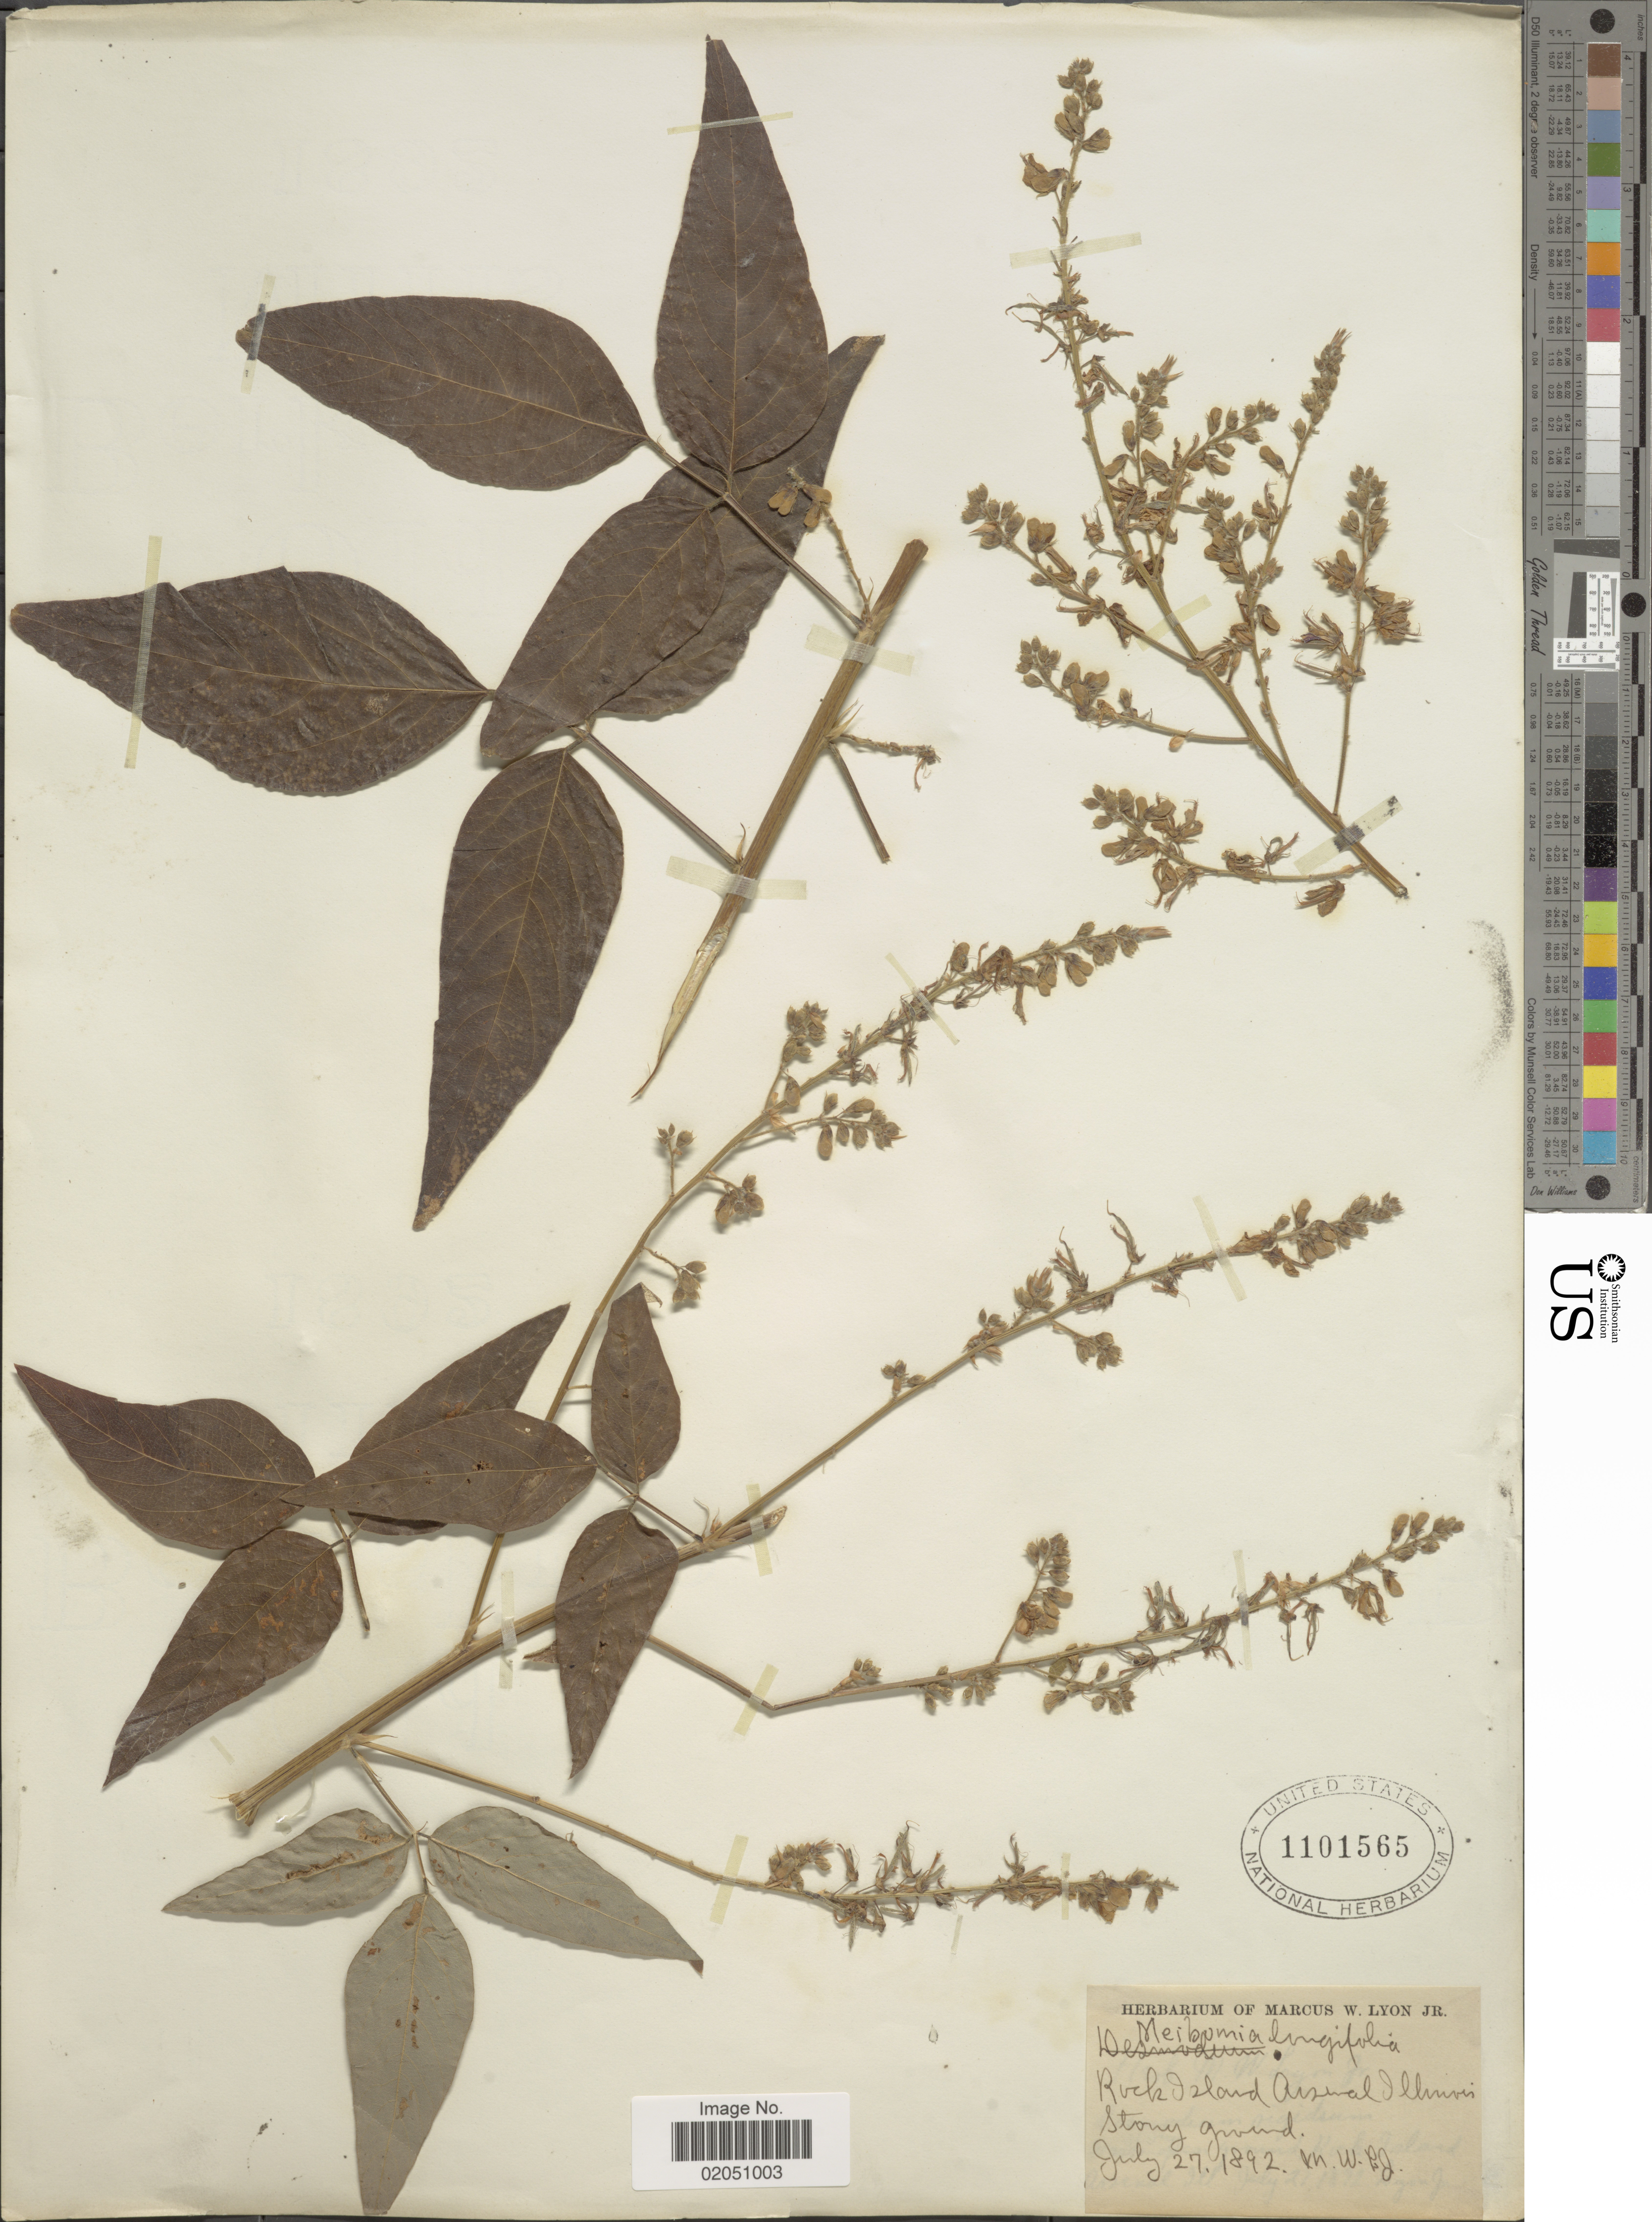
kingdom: Plantae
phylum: Tracheophyta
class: Magnoliopsida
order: Fabales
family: Fabaceae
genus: Desmodium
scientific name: Desmodium longifolium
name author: (Torr. & A. Gray) Fitzpatrick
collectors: M. W. Lyon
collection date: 1892-07-27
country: United States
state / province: Illinois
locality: Rock Island Arsenal, Stony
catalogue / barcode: US 1101565